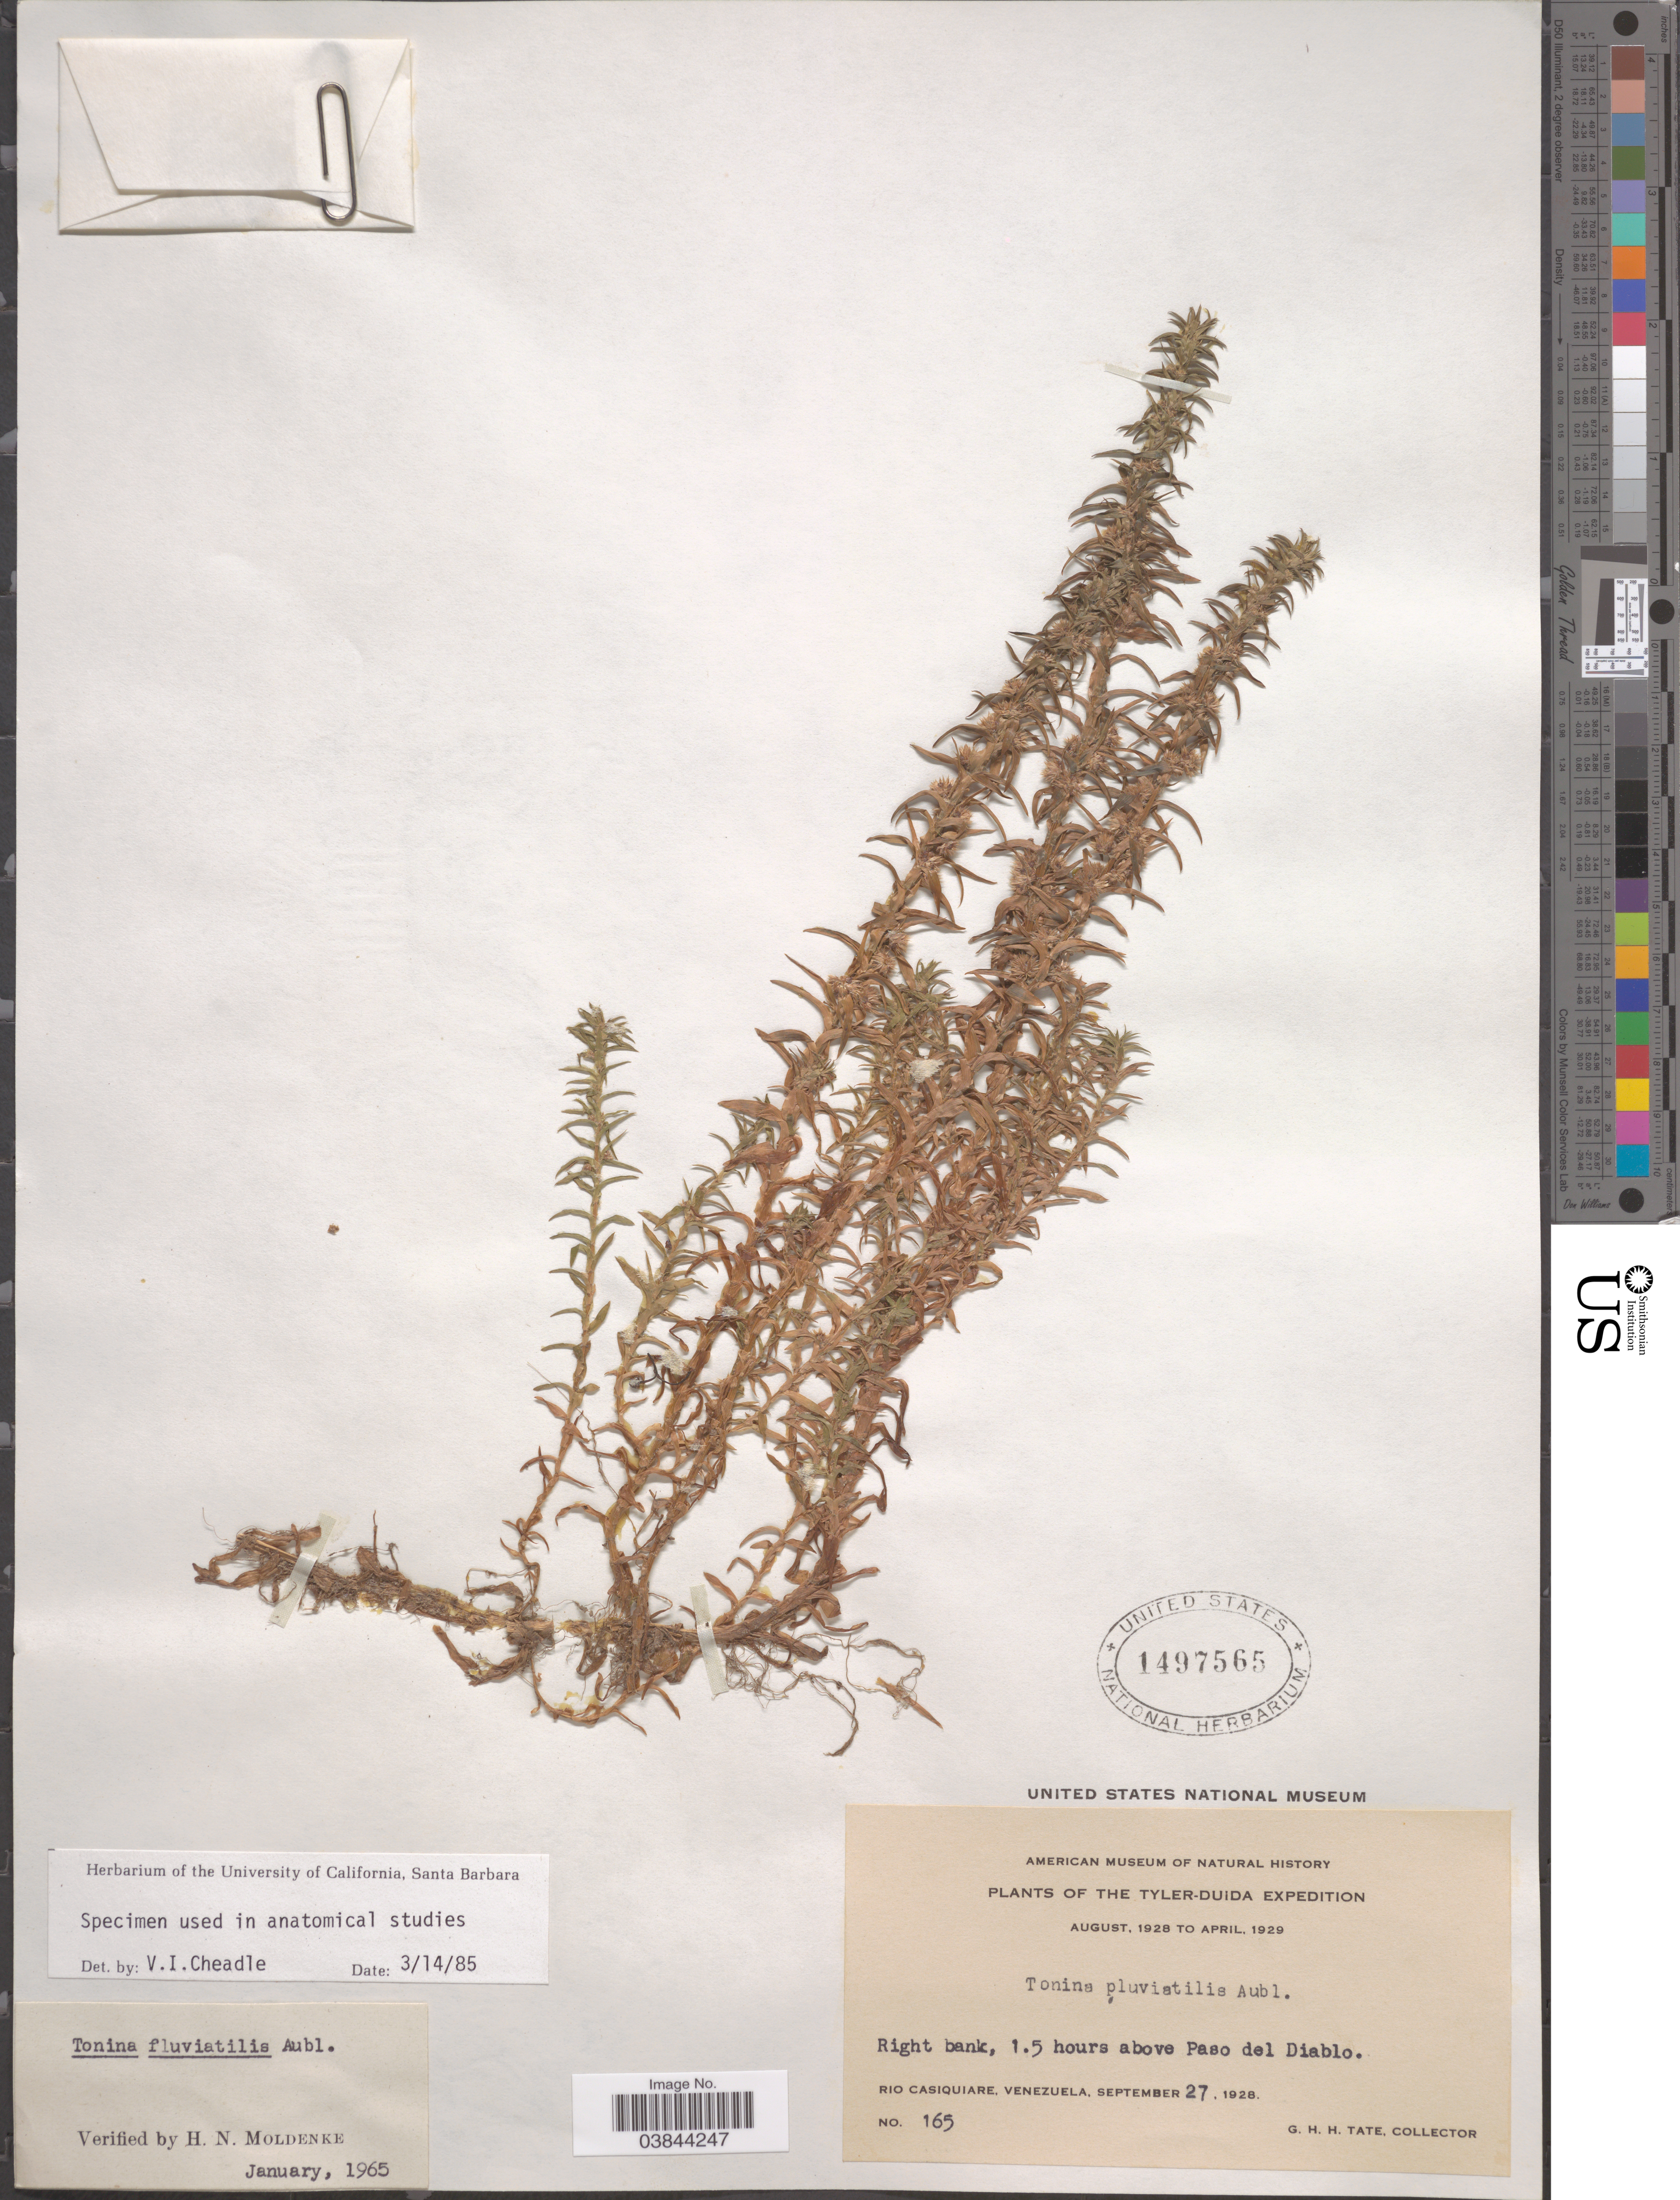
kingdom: Plantae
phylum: Tracheophyta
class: Liliopsida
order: Poales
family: Eriocaulaceae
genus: Tonina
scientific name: Tonina fluviatilis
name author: Aubl.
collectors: G. H. H.Tate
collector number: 165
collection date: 1928-09-27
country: Venezuela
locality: The Tyler-Duida. Right bank, 1.5 hours above Paso del Diablo. Rio Casiquiare.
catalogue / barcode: US 1497565